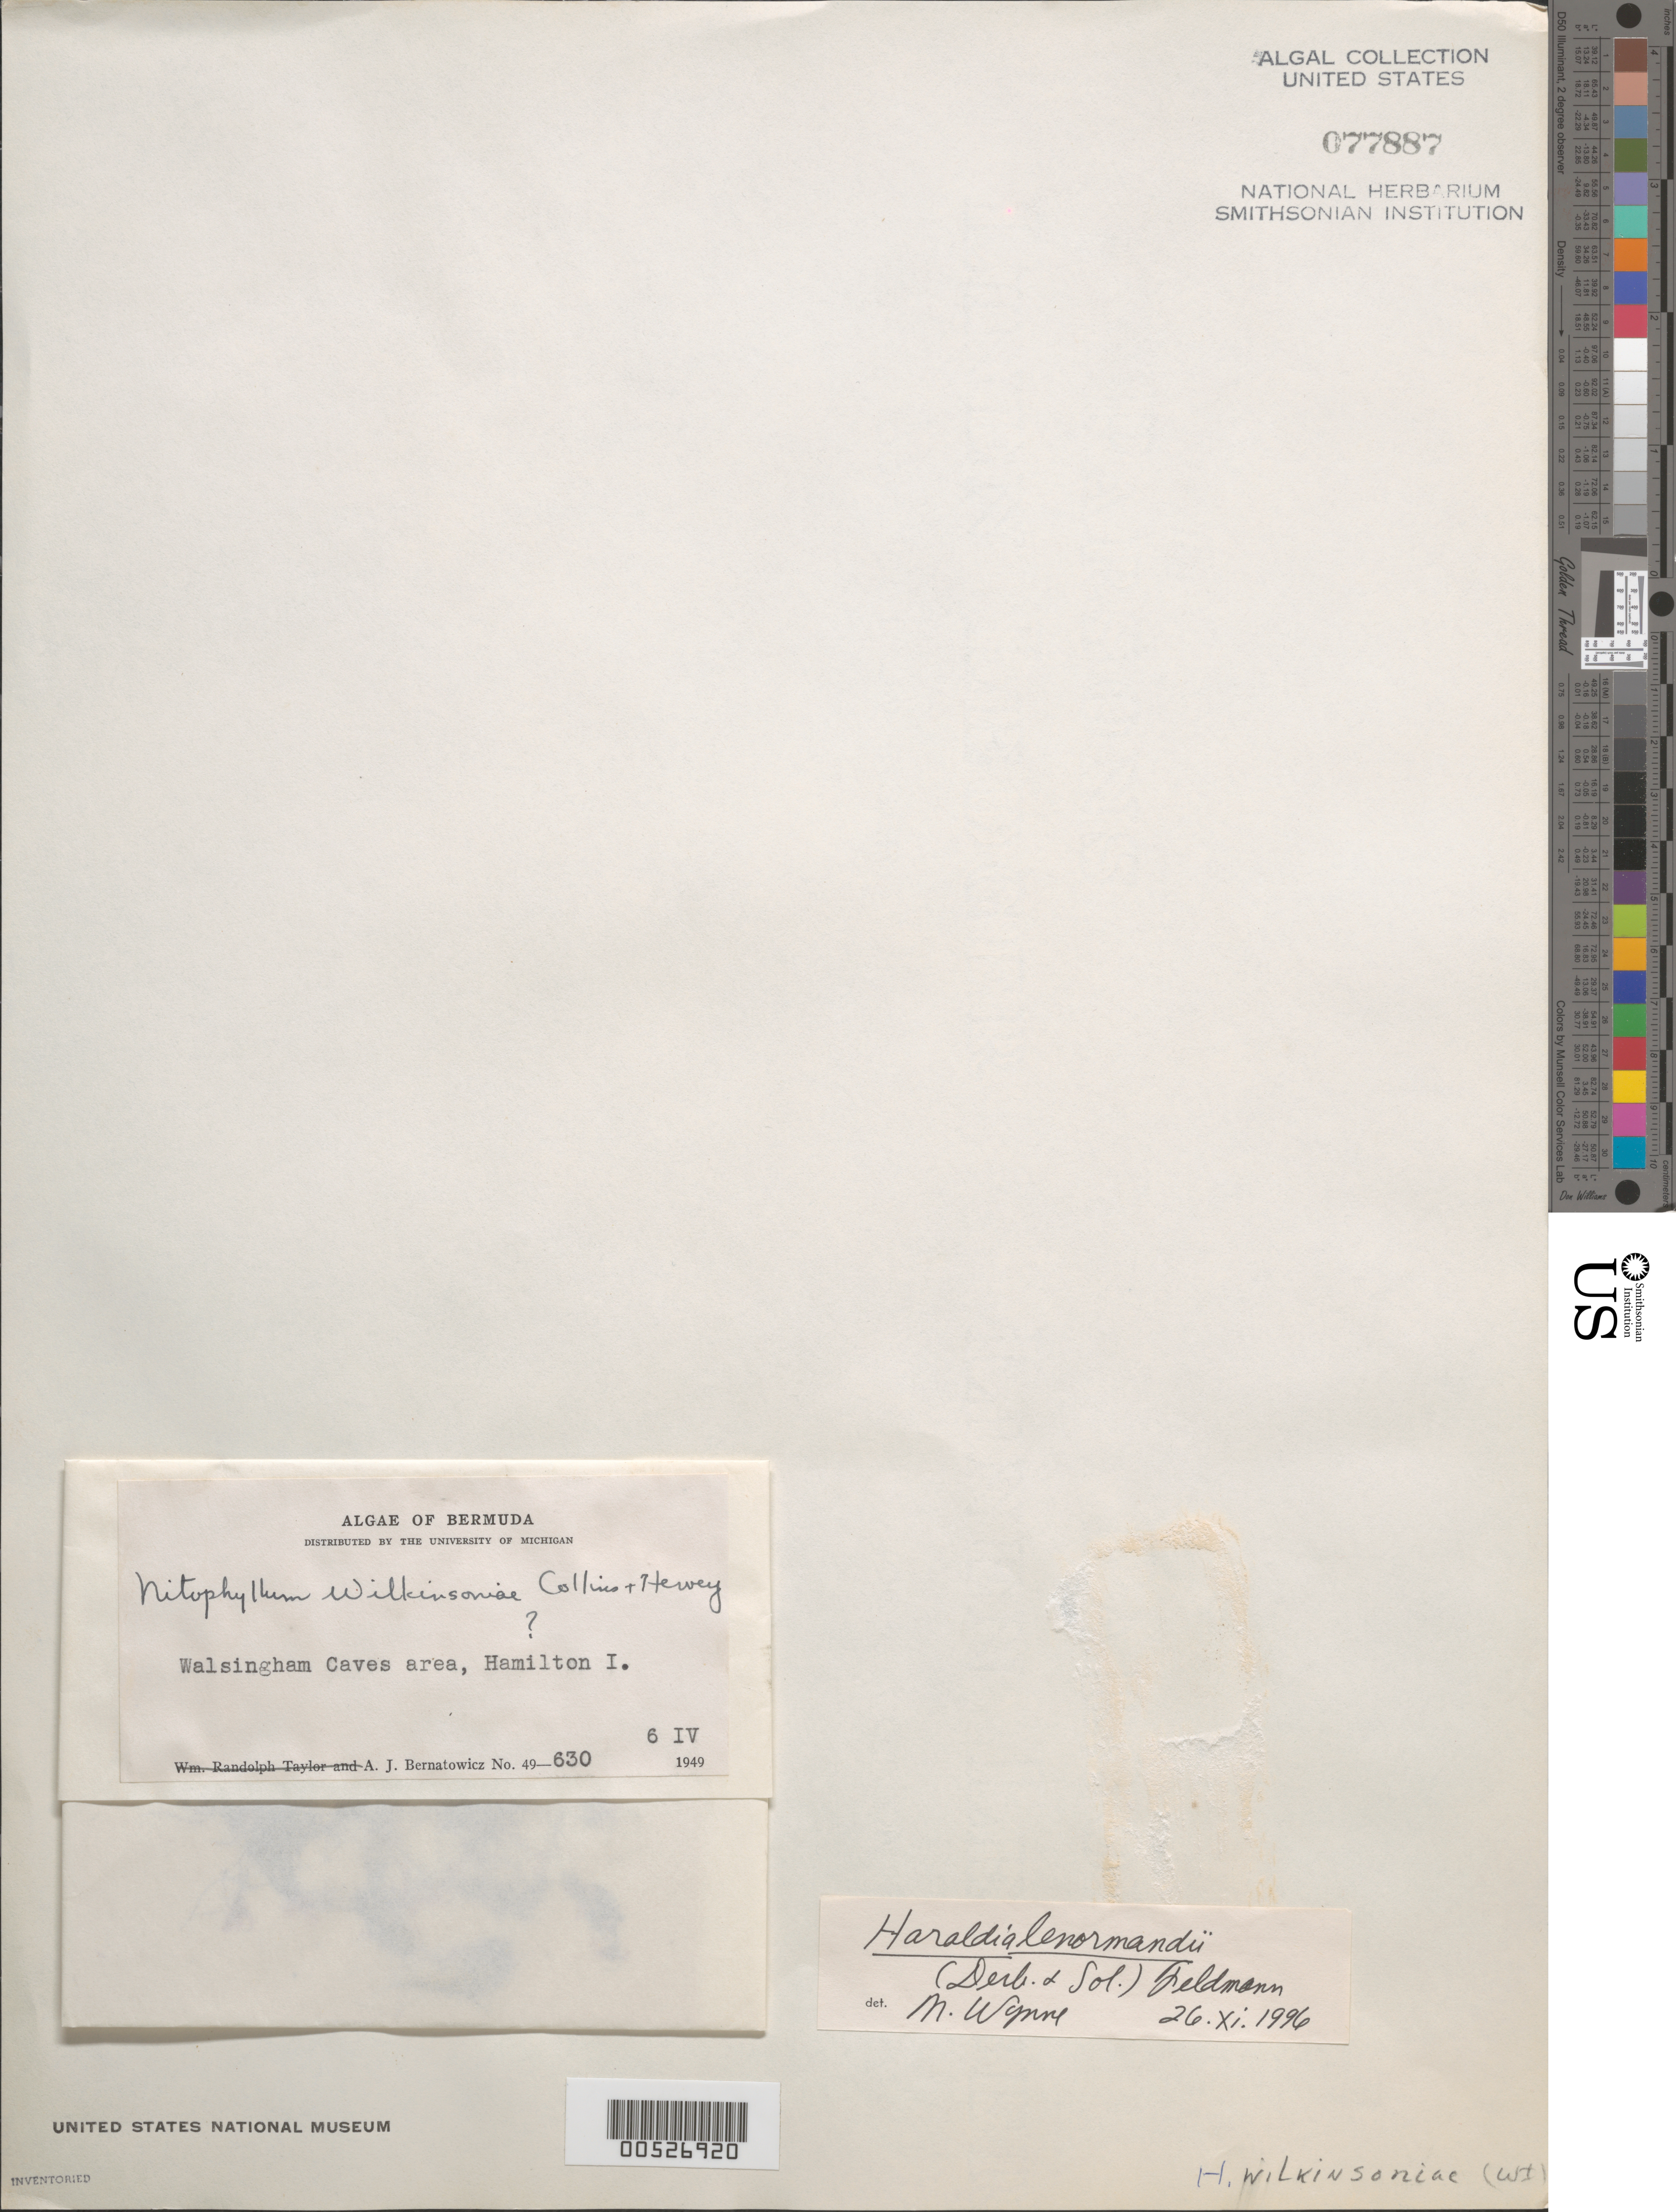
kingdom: Plantae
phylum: Rhodophyta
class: Florideophyceae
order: Ceramiales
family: Delesseriaceae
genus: Haraldia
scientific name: Haraldia lenormandii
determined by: Wynne, M. J.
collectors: A. Bernatowicz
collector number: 49-630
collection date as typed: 06 Apr 1949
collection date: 1949-04-06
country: Bermuda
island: Bermuda Island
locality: Walsingham Caves area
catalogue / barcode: US 77887